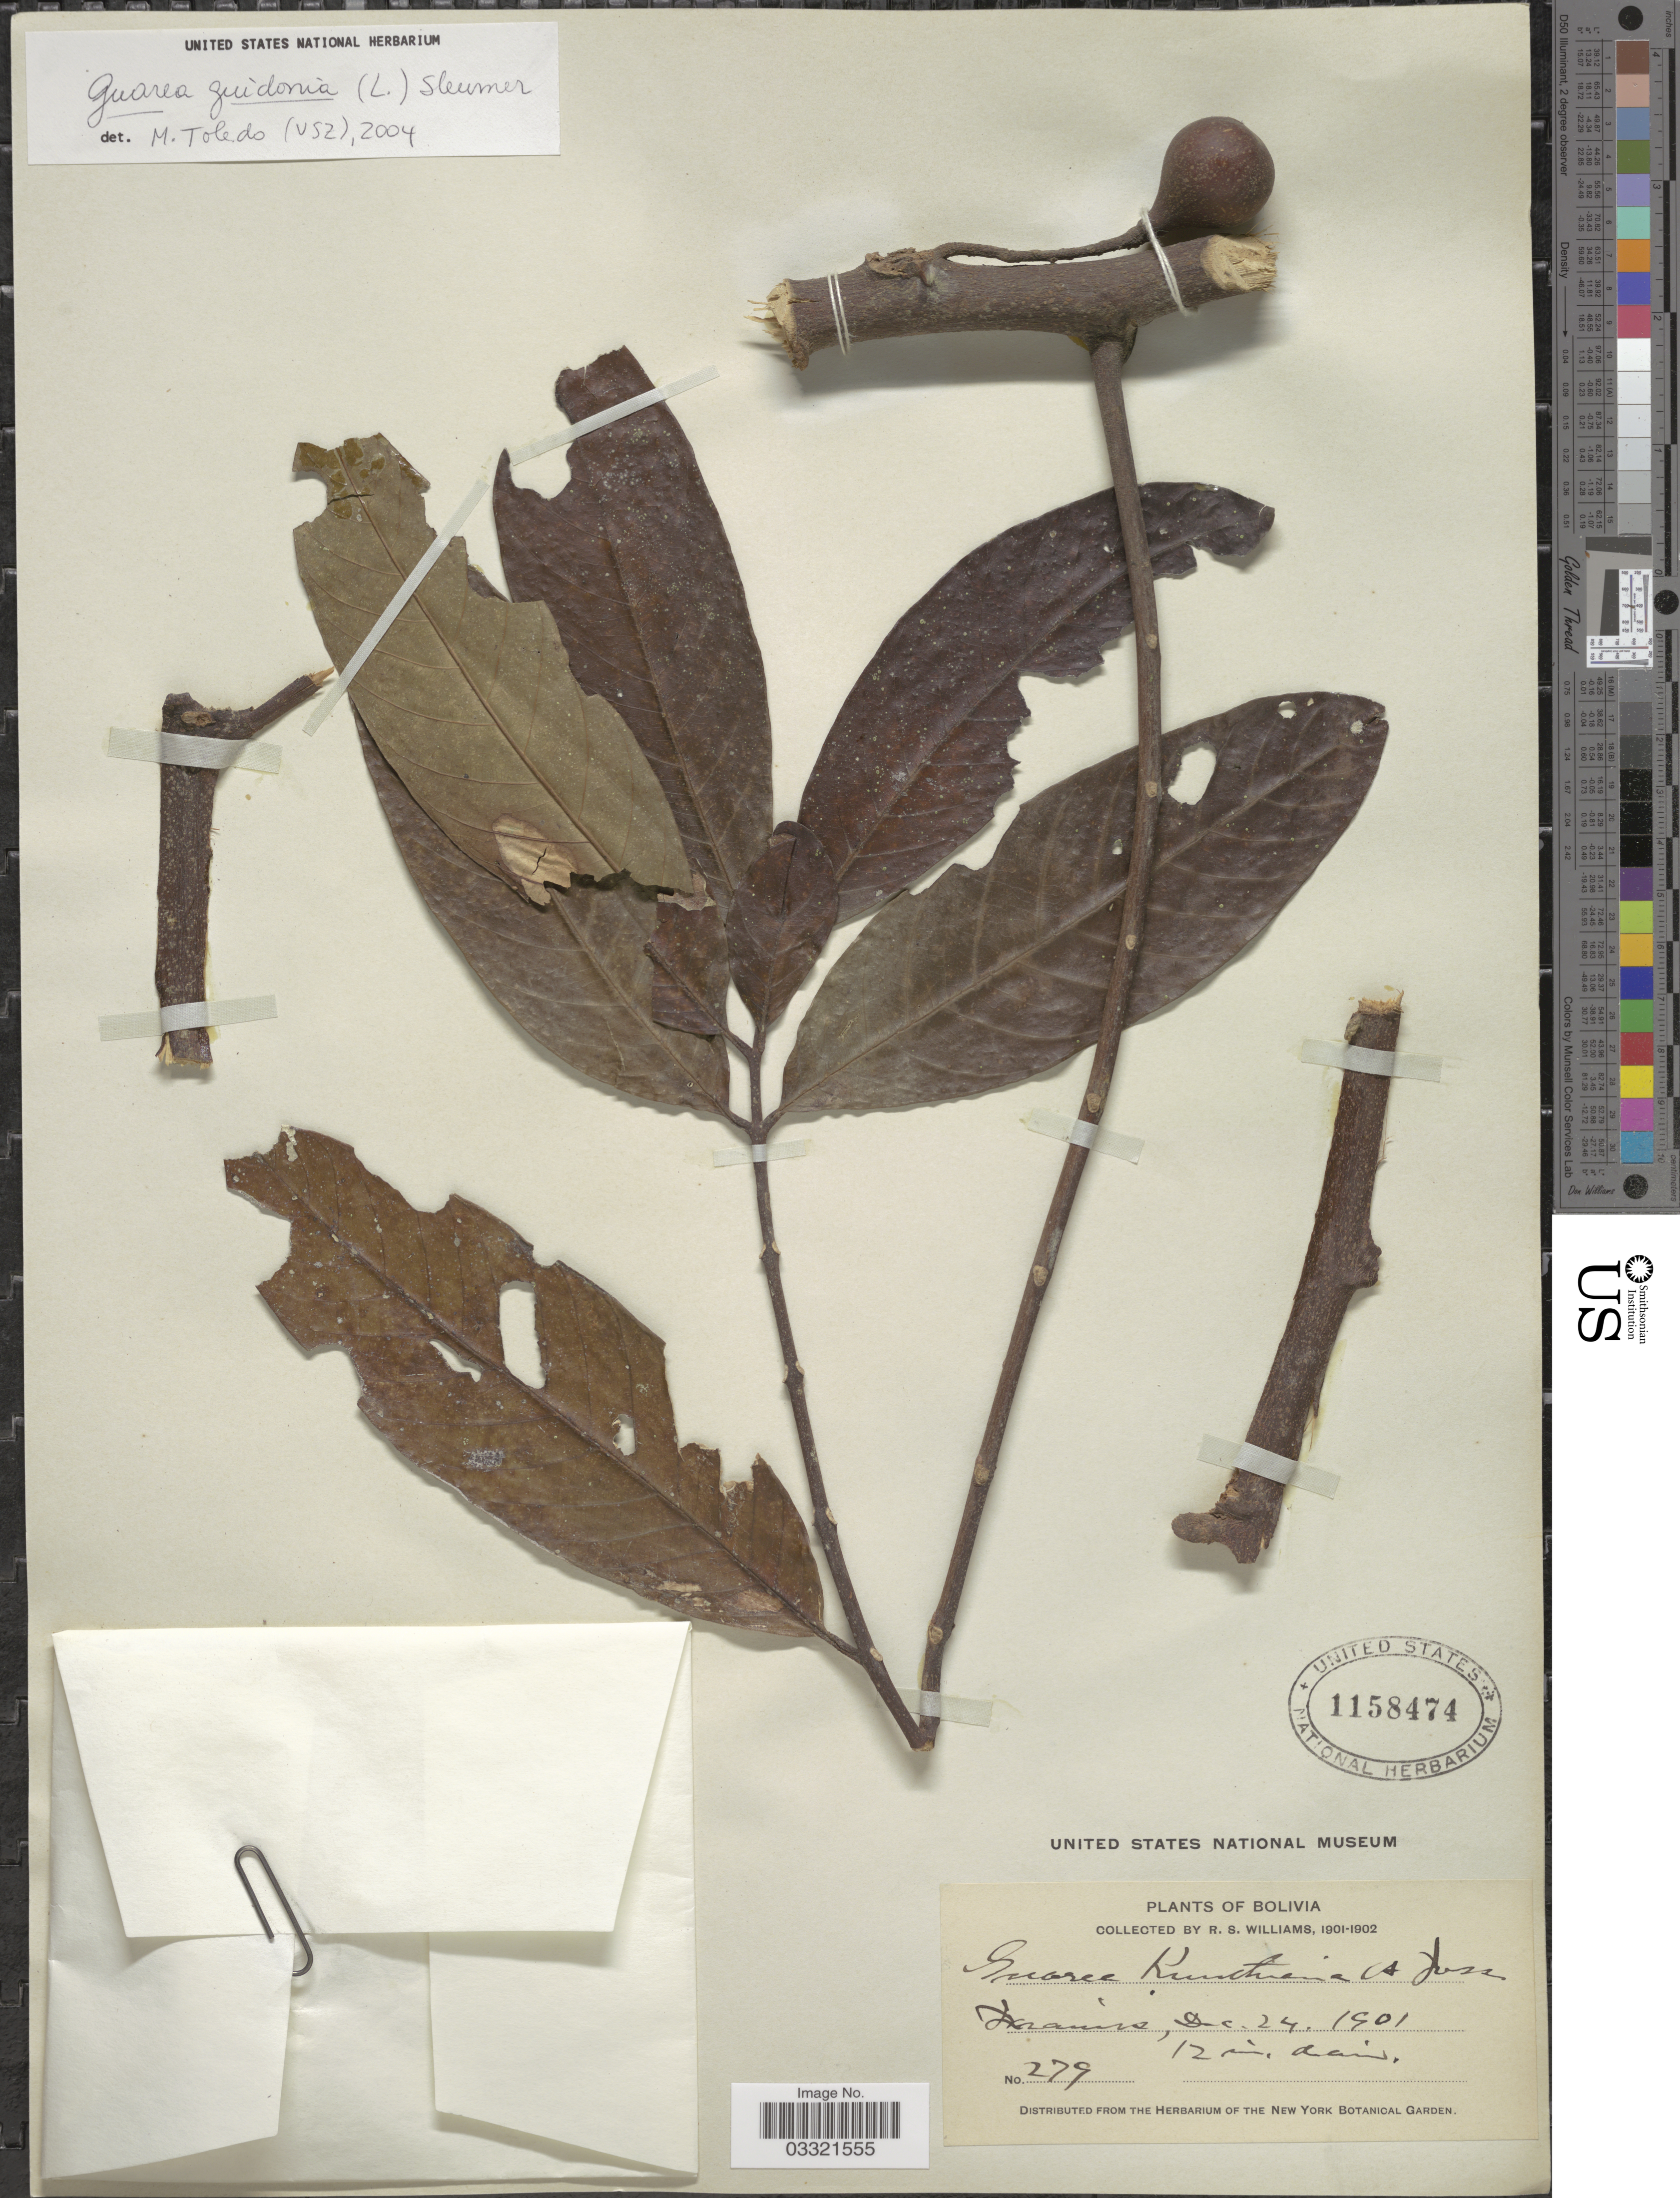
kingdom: Plantae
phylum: Tracheophyta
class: Magnoliopsida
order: Sapindales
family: Meliaceae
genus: Guarea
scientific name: Guarea guidonia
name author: (L.) Sleumer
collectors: R. S. Williams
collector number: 279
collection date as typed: Dec. 24, 1901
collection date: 1901-12-24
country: Bolivia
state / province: La Paz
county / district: Iturralde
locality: Ixiamas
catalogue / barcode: US 1158474